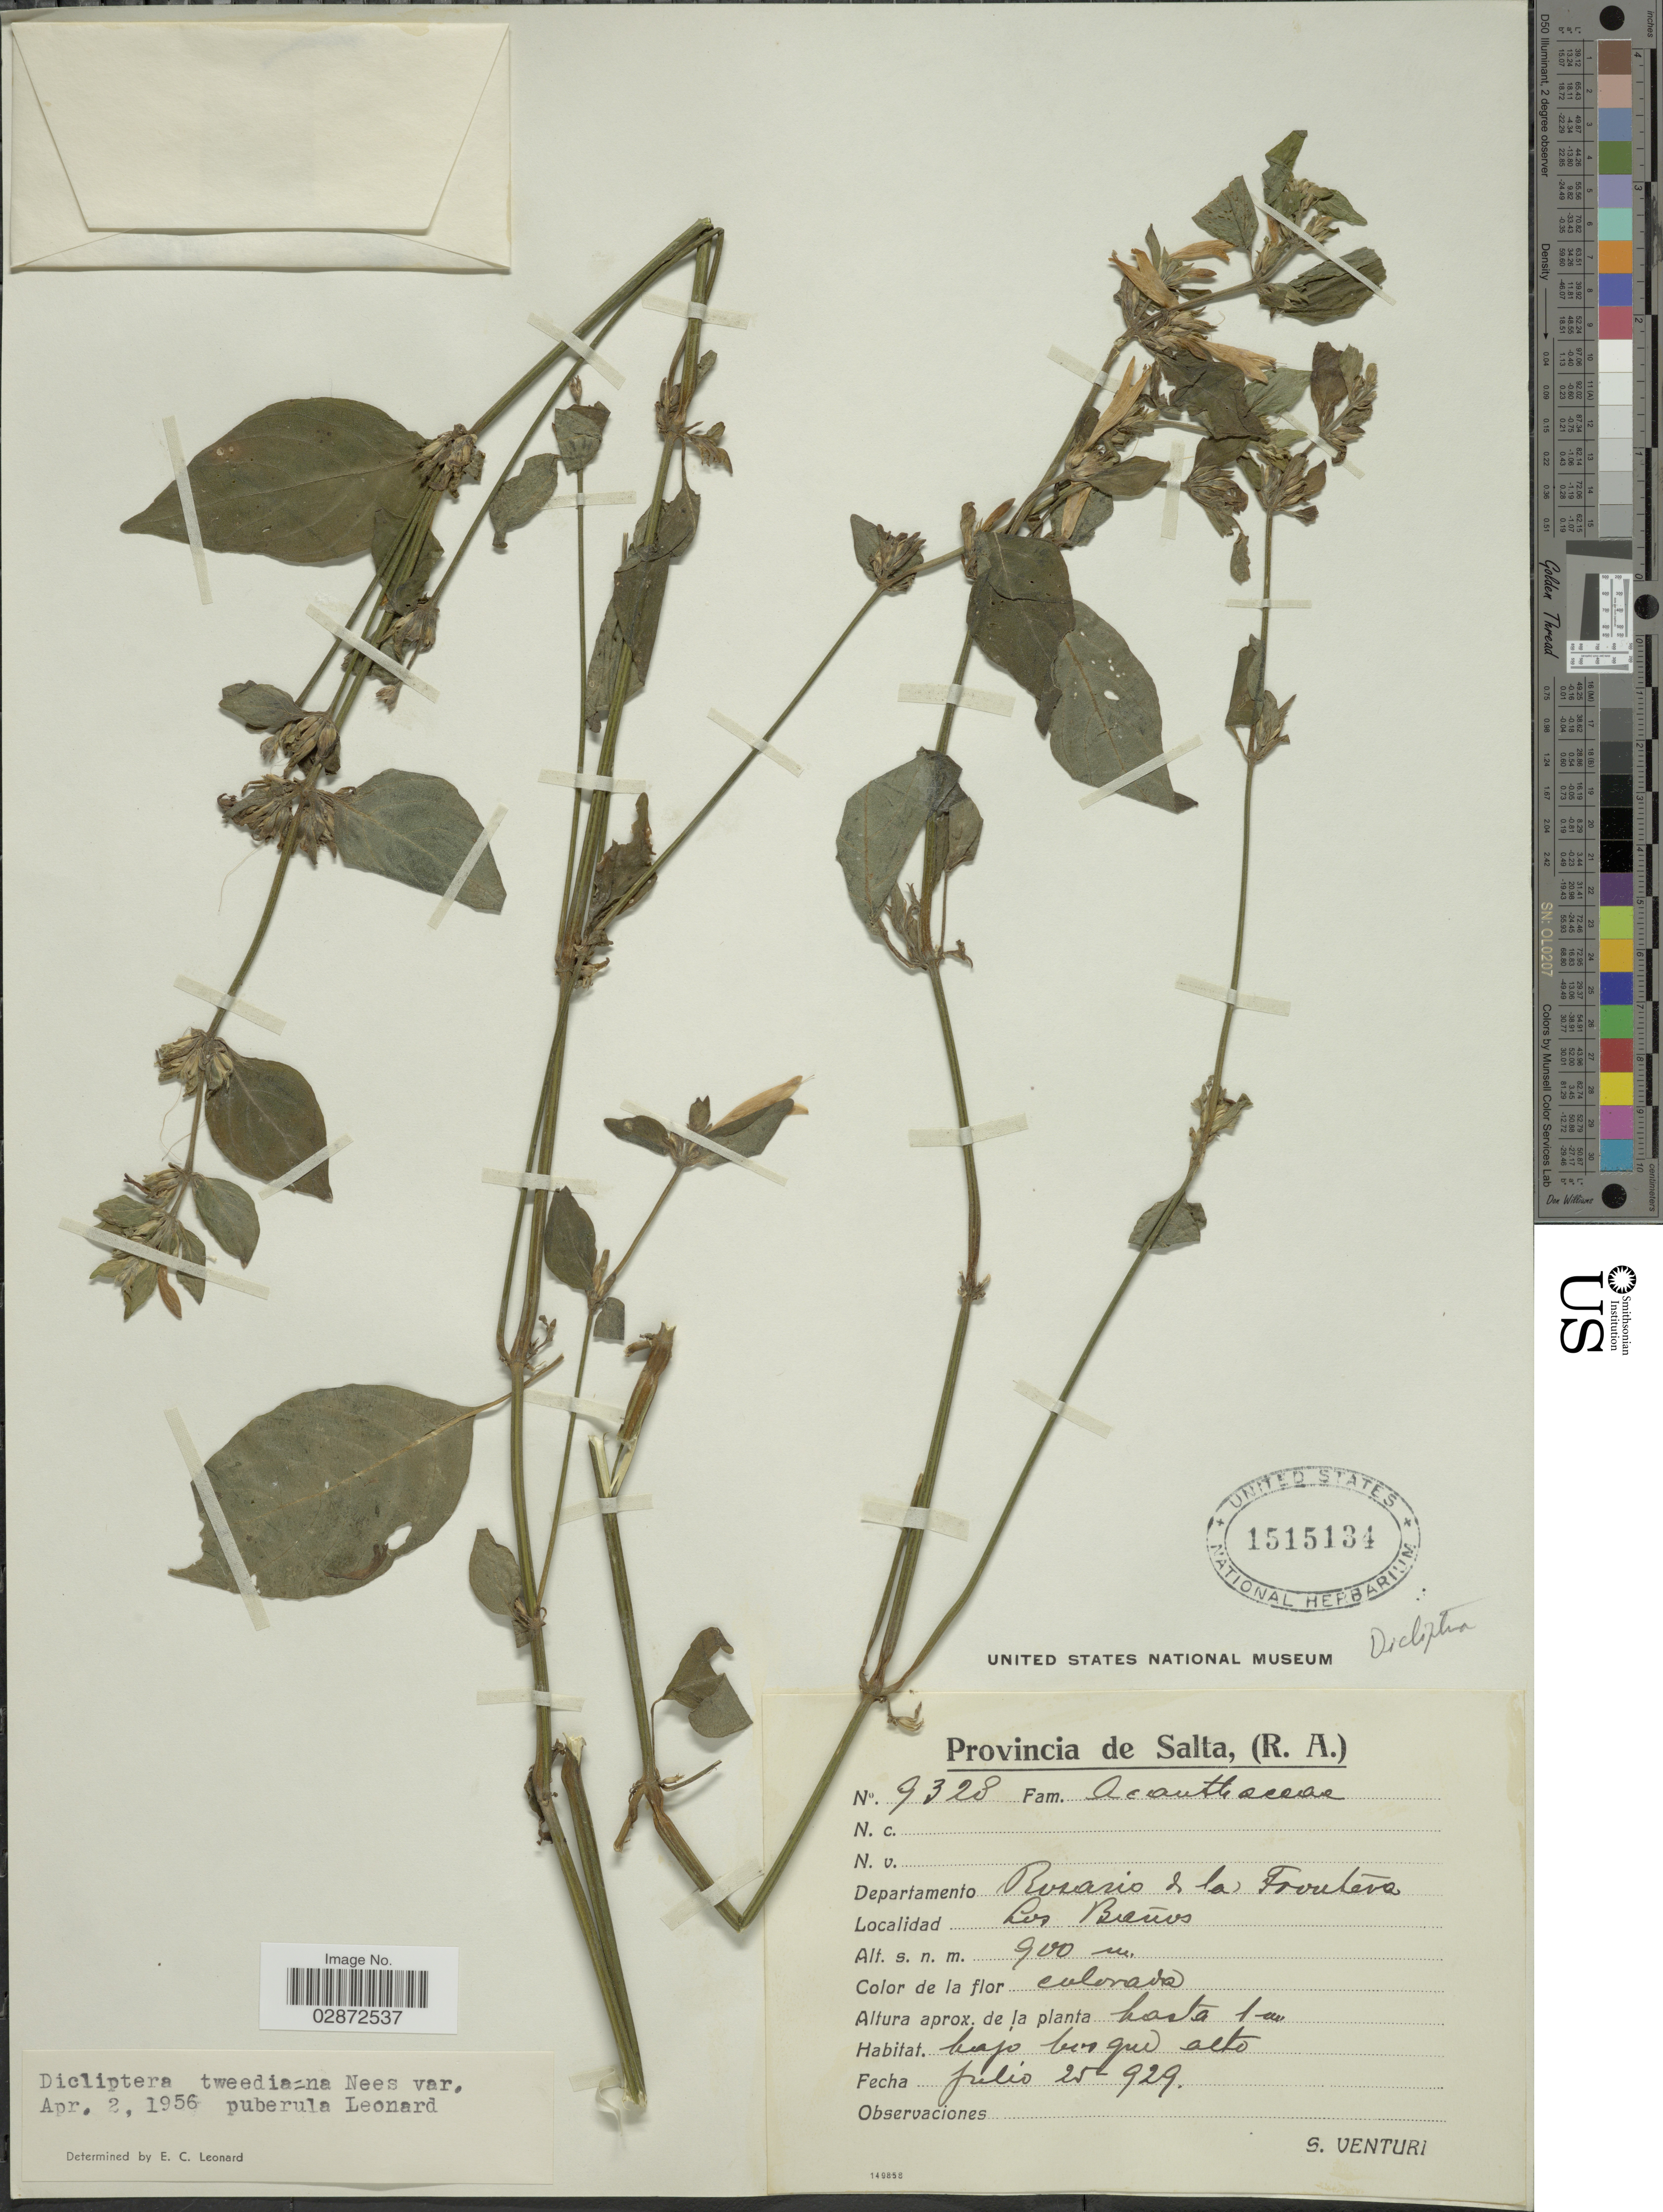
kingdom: Plantae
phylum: Tracheophyta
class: Magnoliopsida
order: Lamiales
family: Acanthaceae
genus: Dicliptera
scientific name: Dicliptera squarrosa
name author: Nees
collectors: S. Venturi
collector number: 9328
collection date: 1929-07-25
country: Argentina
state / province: Salta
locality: Provincia de Salta, (R.A.). Departamento Rosario de la Frontera. Los Bueños.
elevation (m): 900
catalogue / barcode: US 1515134